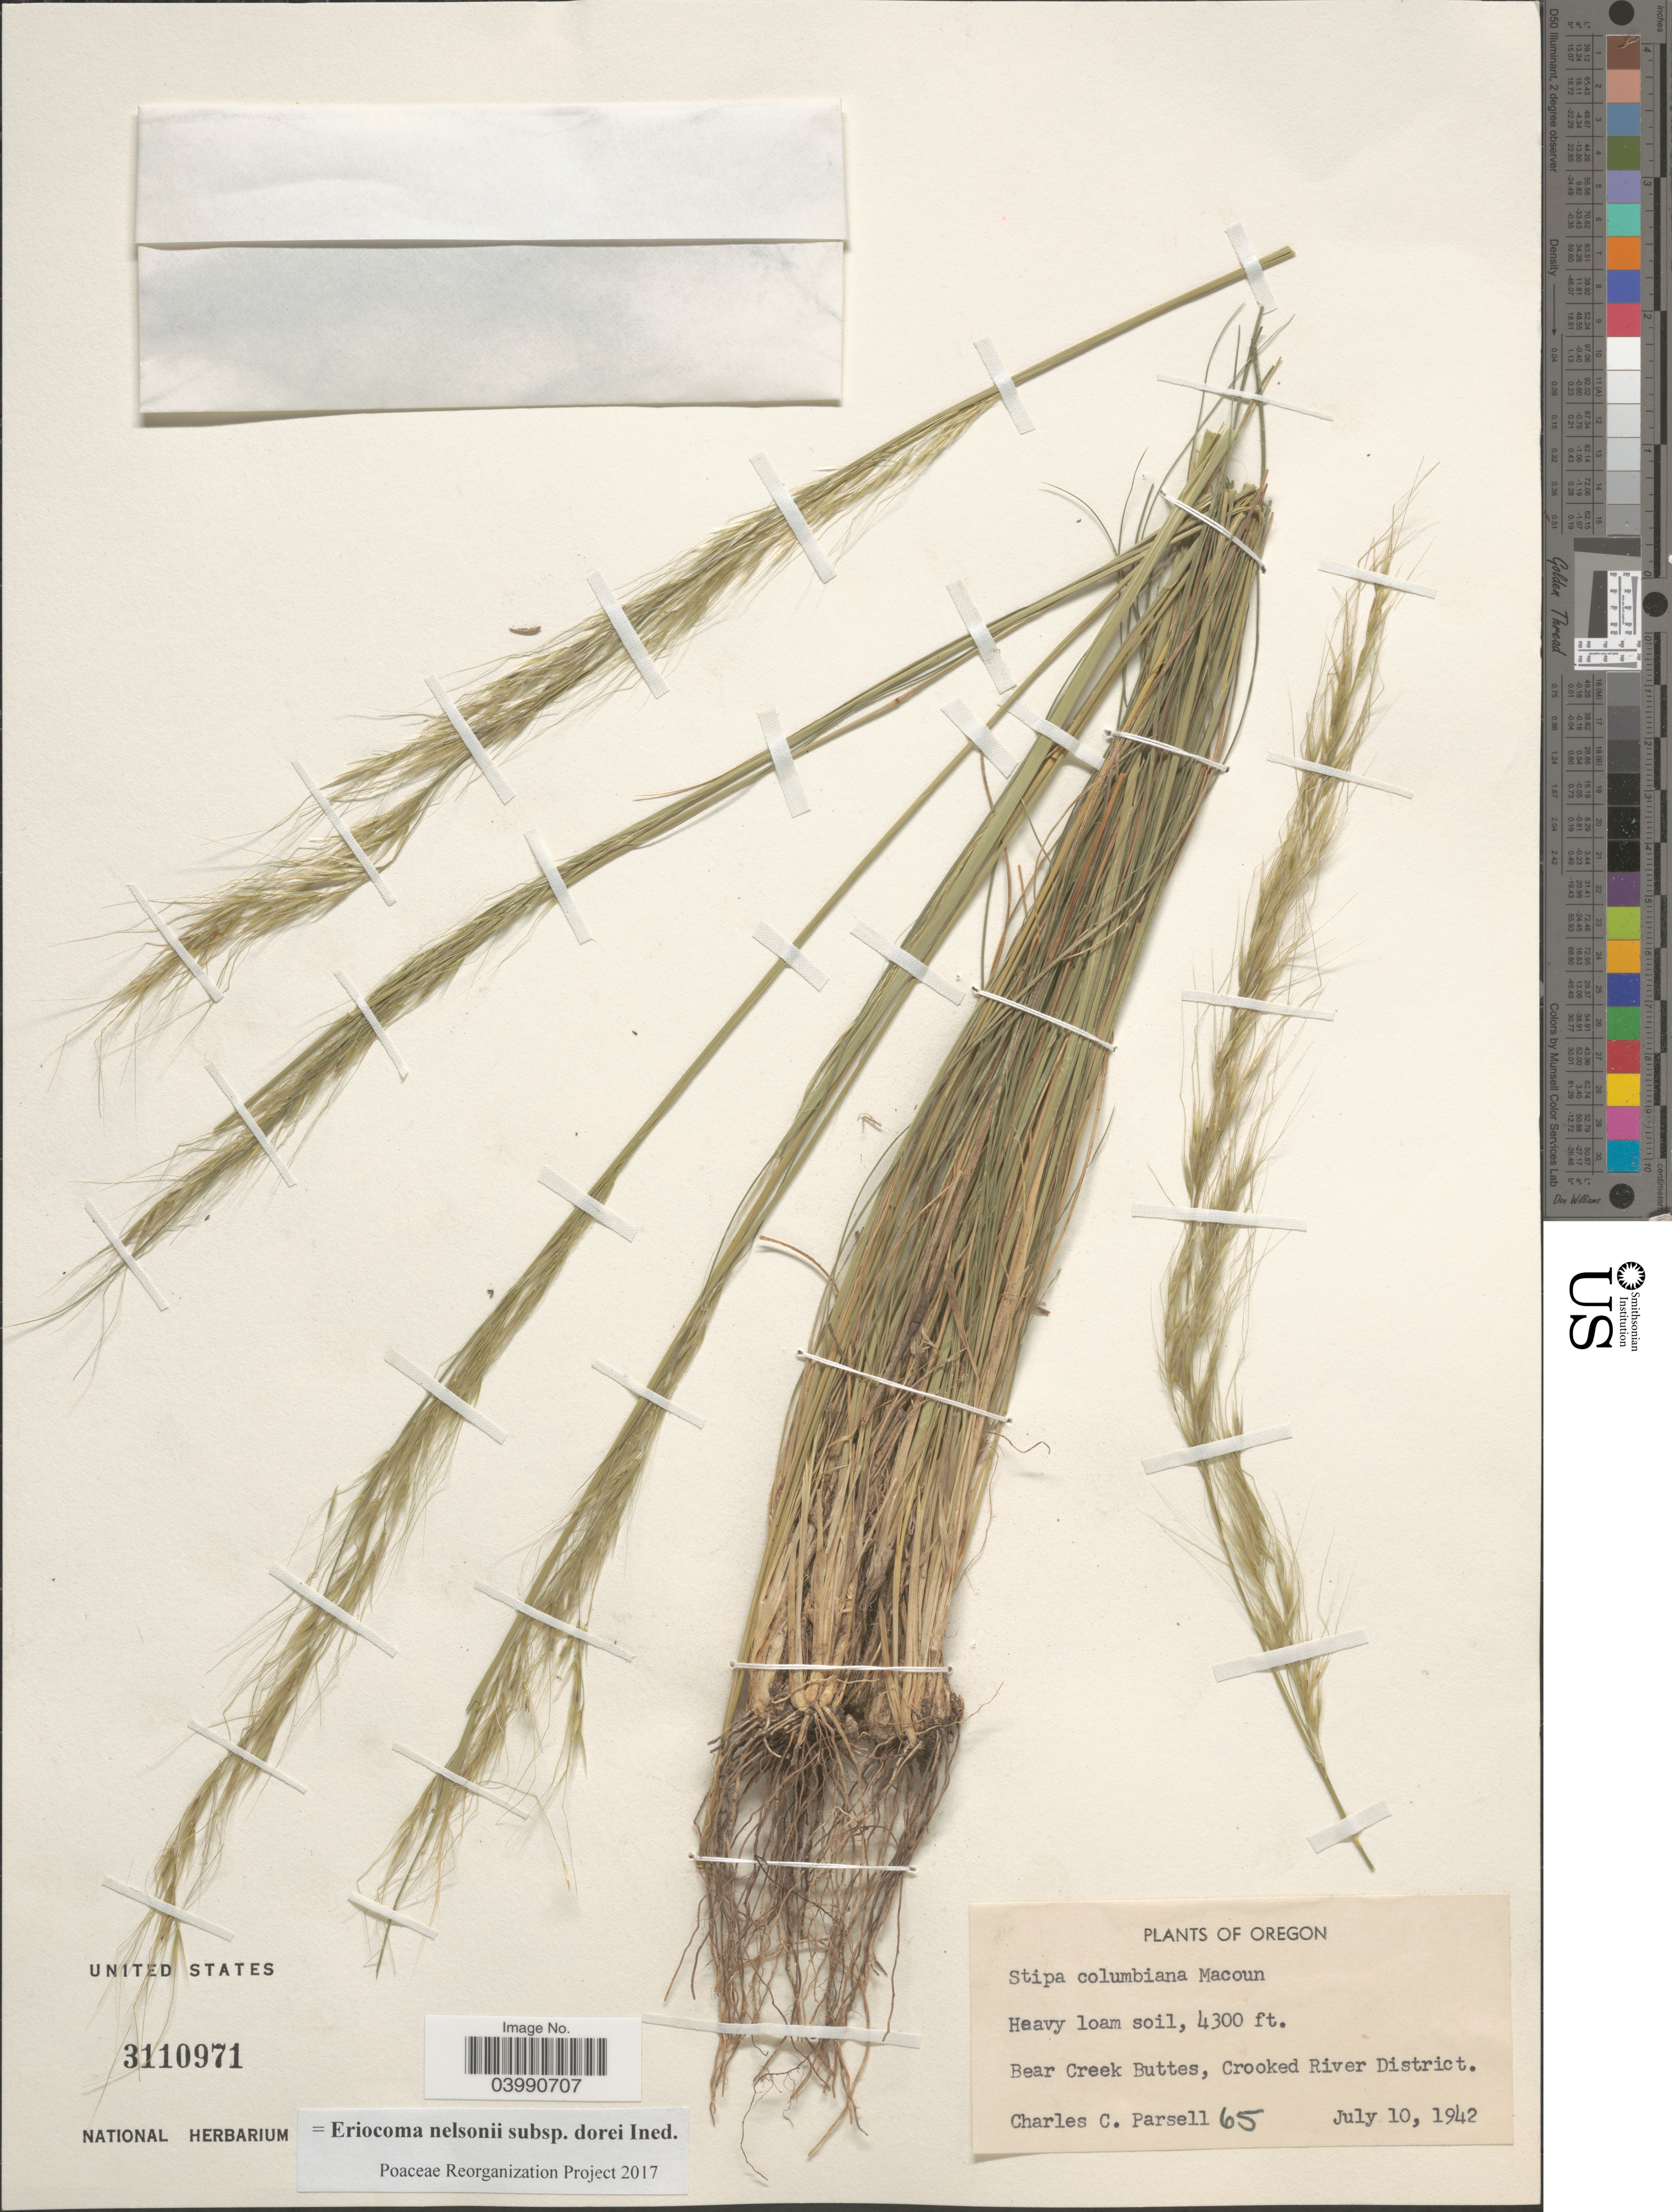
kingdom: Plantae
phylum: Tracheophyta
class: Liliopsida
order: Poales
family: Poaceae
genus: Eriocoma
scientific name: Eriocoma nelsonii subsp. dorei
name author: (Barkworth & J. Maze) Romasch.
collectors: C. Parsell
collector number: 65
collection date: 1942-07-10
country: United States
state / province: Oregon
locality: Bear Creek Buttes, Crooked River District,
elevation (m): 1311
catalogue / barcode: US 3110971